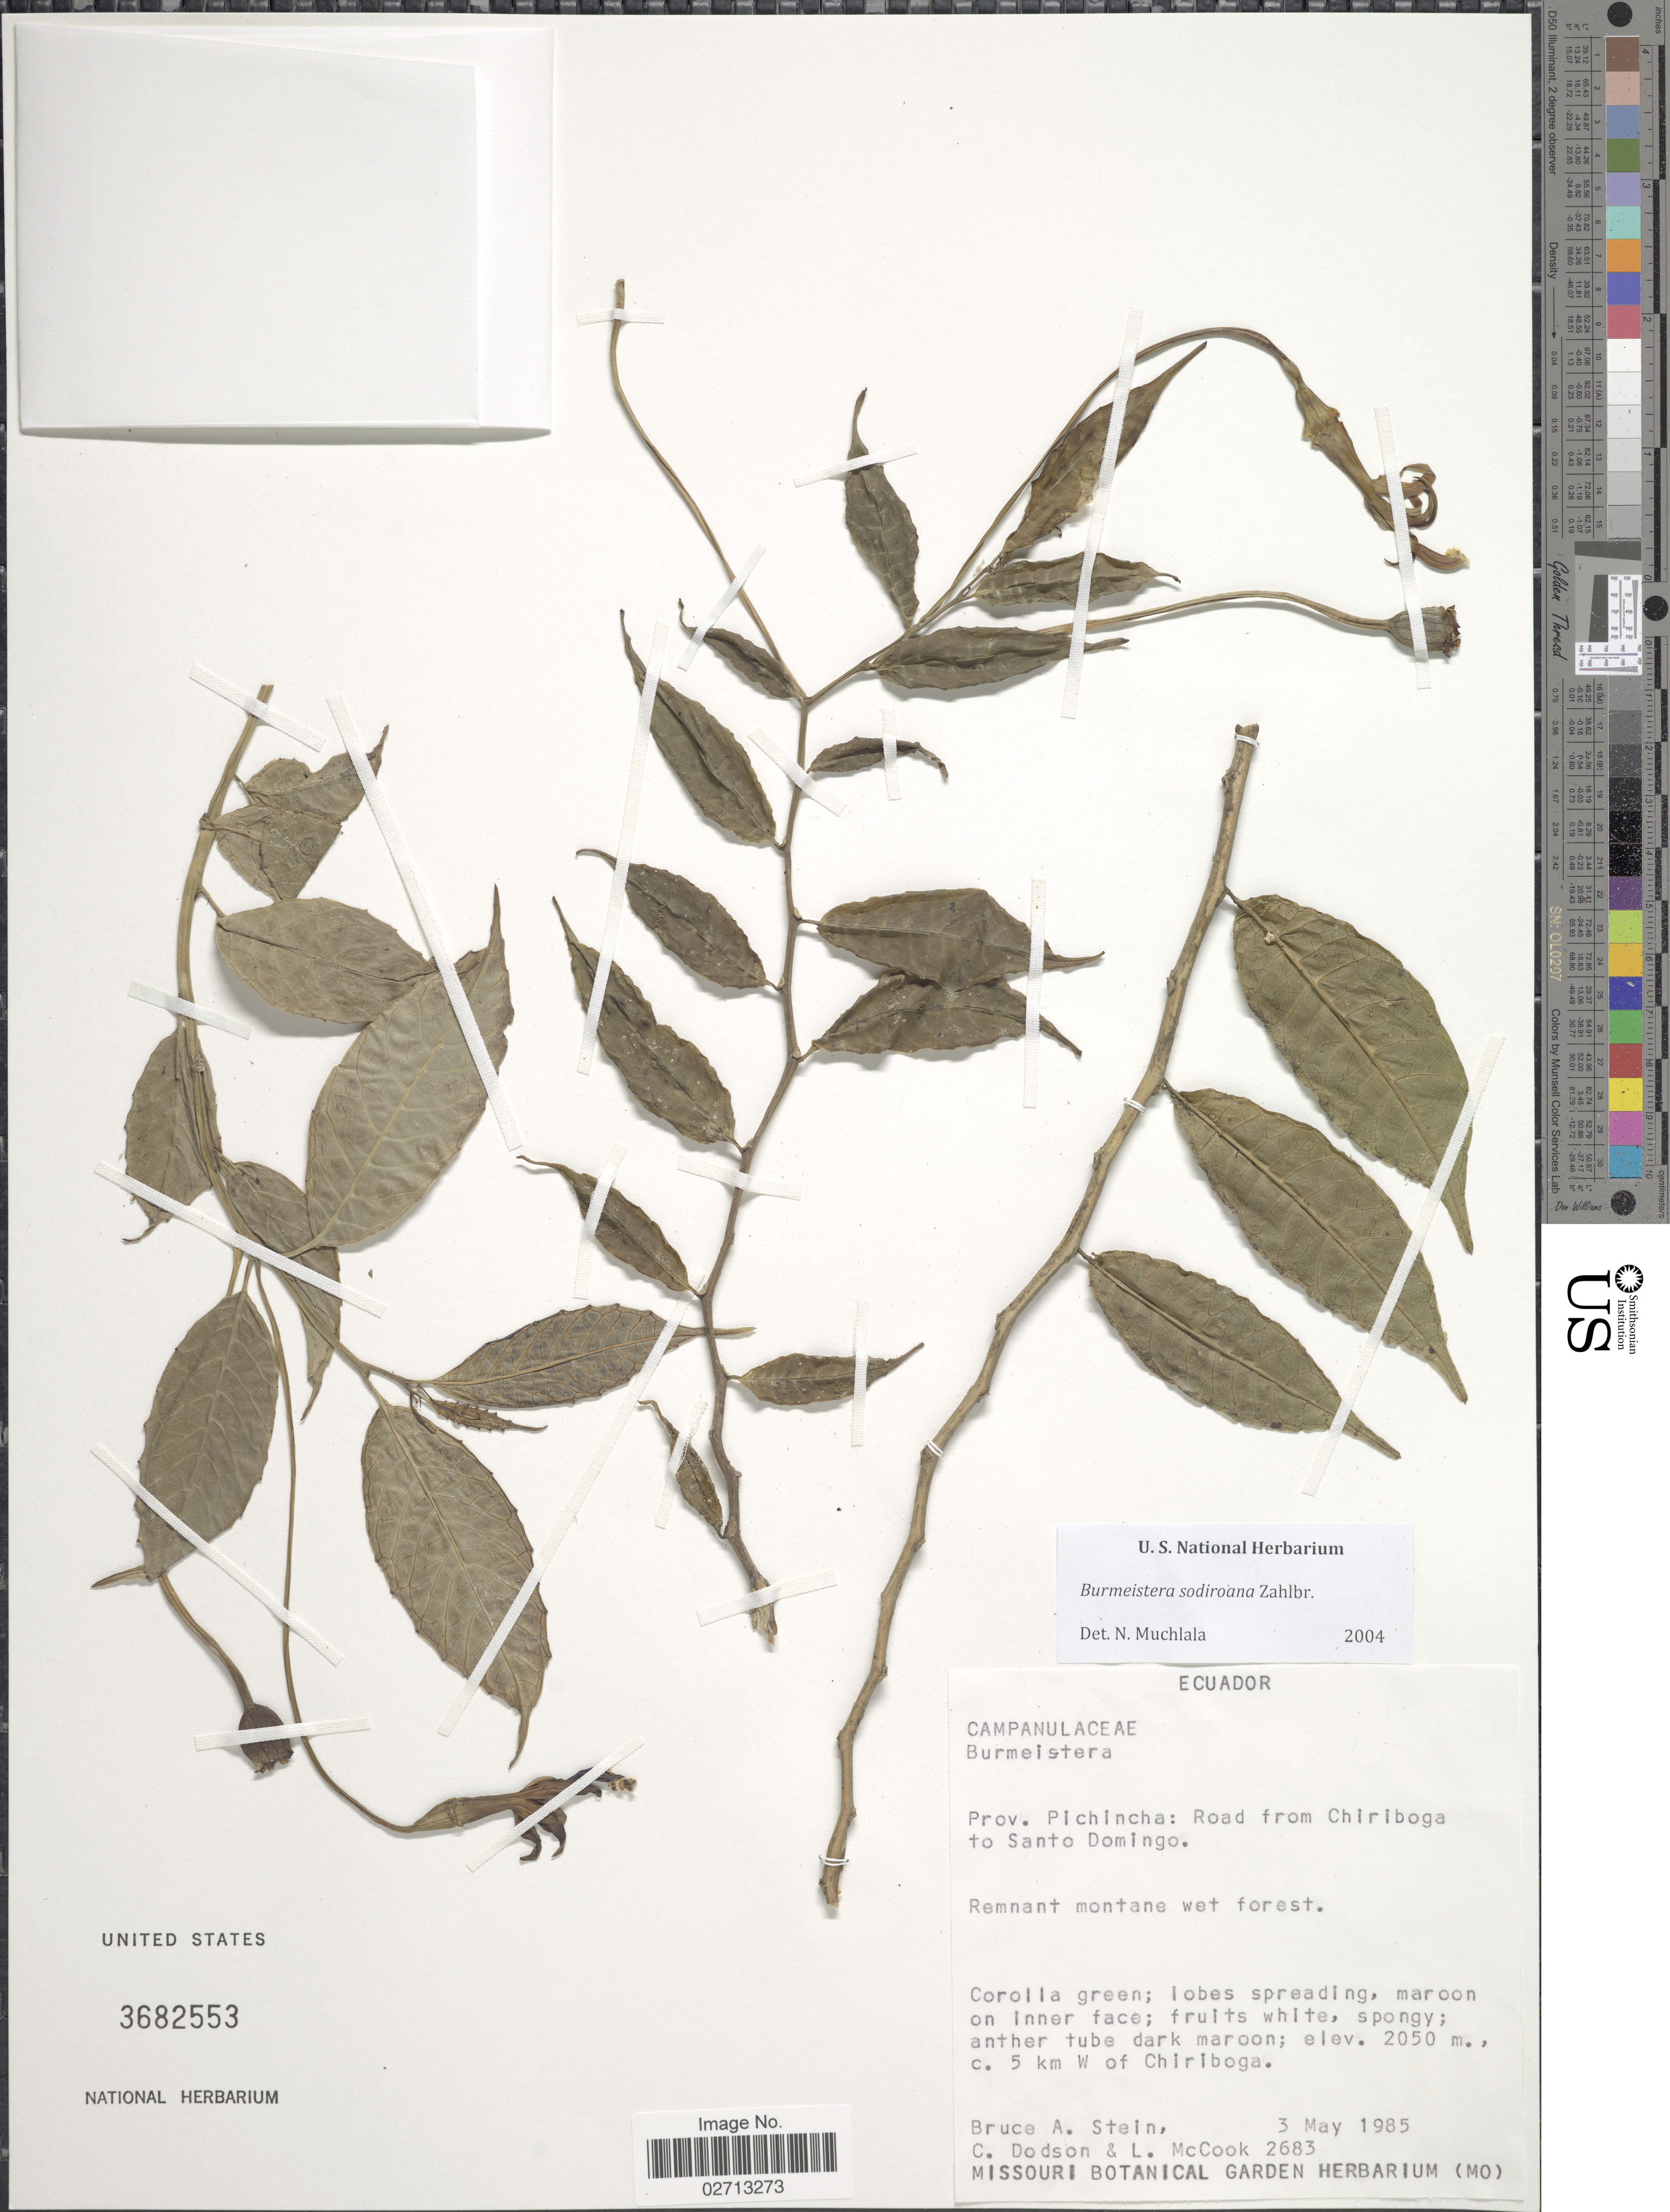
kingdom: Plantae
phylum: Tracheophyta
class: Magnoliopsida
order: Asterales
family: Campanulaceae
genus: Burmeistera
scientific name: Burmeistera sodiroana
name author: Zahlbr.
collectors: B. A. Stein, C. Dodson & L. McCook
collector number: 2683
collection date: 1985-05-03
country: Ecuador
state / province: Pichincha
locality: Road from Chiriboga to Santo Domingo. C. 5 km W of Chiriboga.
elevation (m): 2050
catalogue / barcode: US 3682553